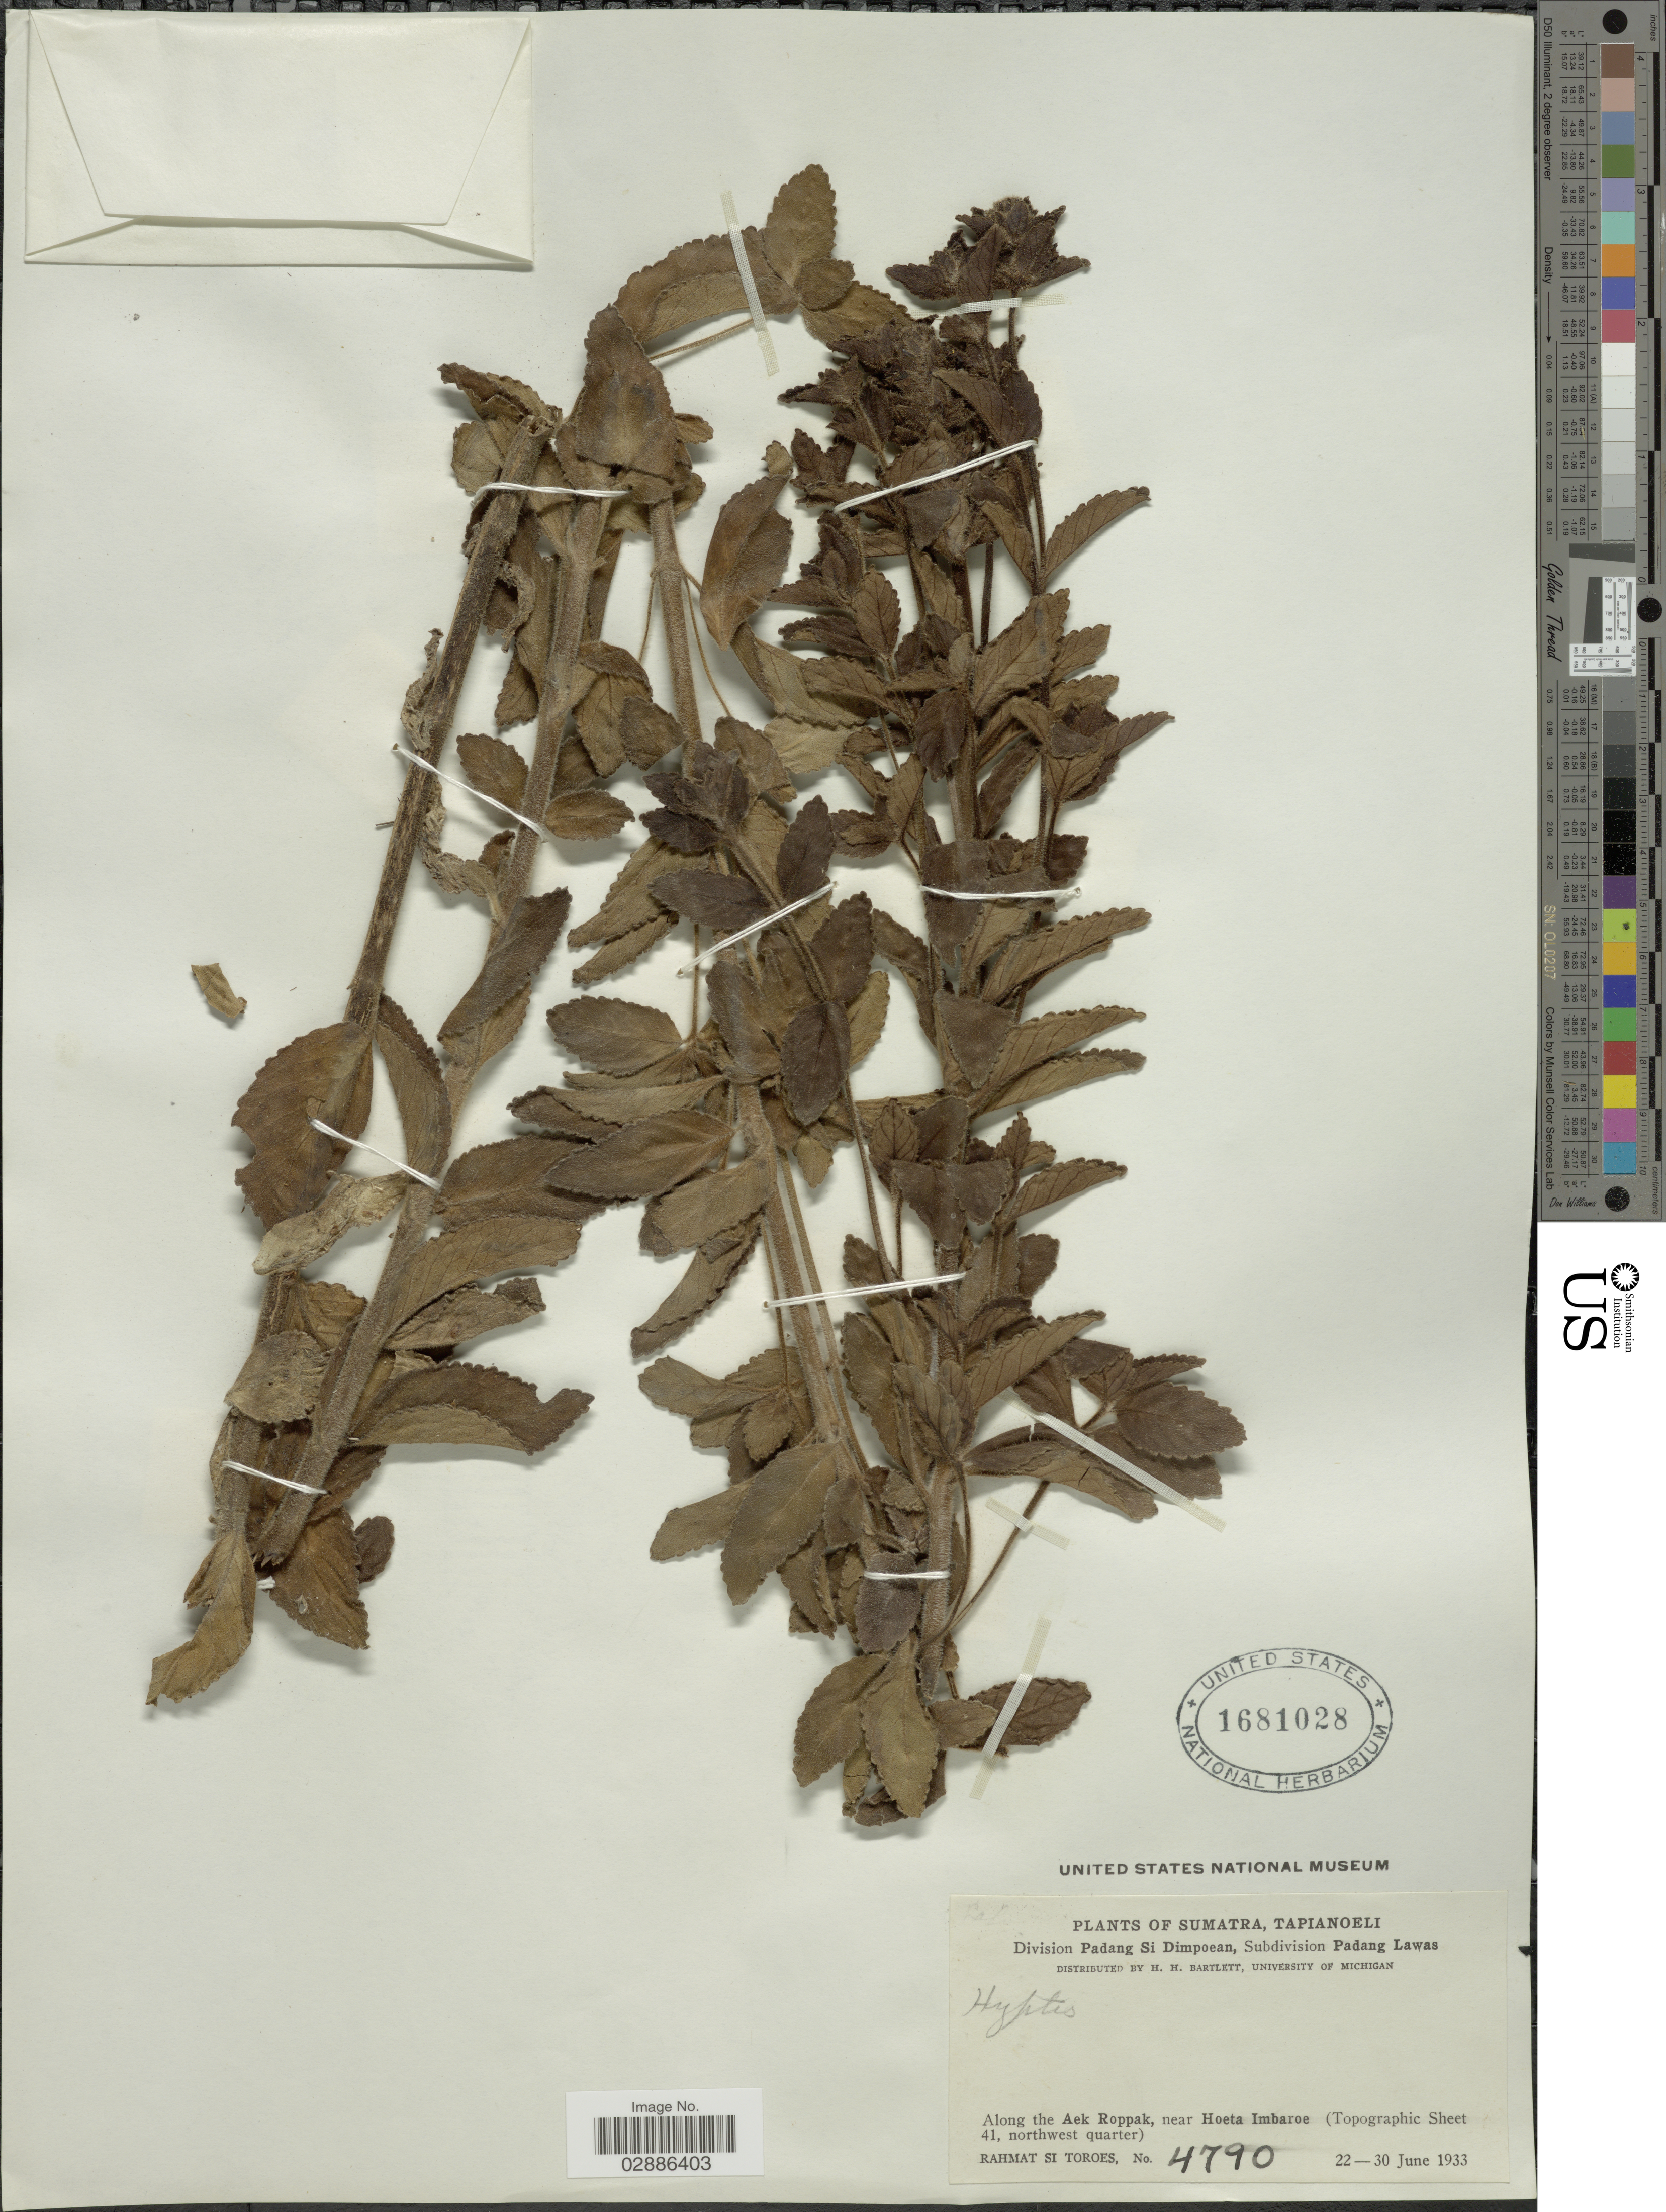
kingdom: Plantae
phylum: Tracheophyta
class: Magnoliopsida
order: Lamiales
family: Lamiaceae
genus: Hyptis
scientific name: Hyptis sp.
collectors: Rahmat Si Boeea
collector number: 4790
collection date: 1933-06-22/1933-06-30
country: Indonesia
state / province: Sumatra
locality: Tapianoeli, Division Padang Si Dimpoean, Subdivision Padang Lawas, Along the Aek Roppak, near Hoeta Imbaroe (Topographic Sheet 41, northwest quarter).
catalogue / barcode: US 1681028